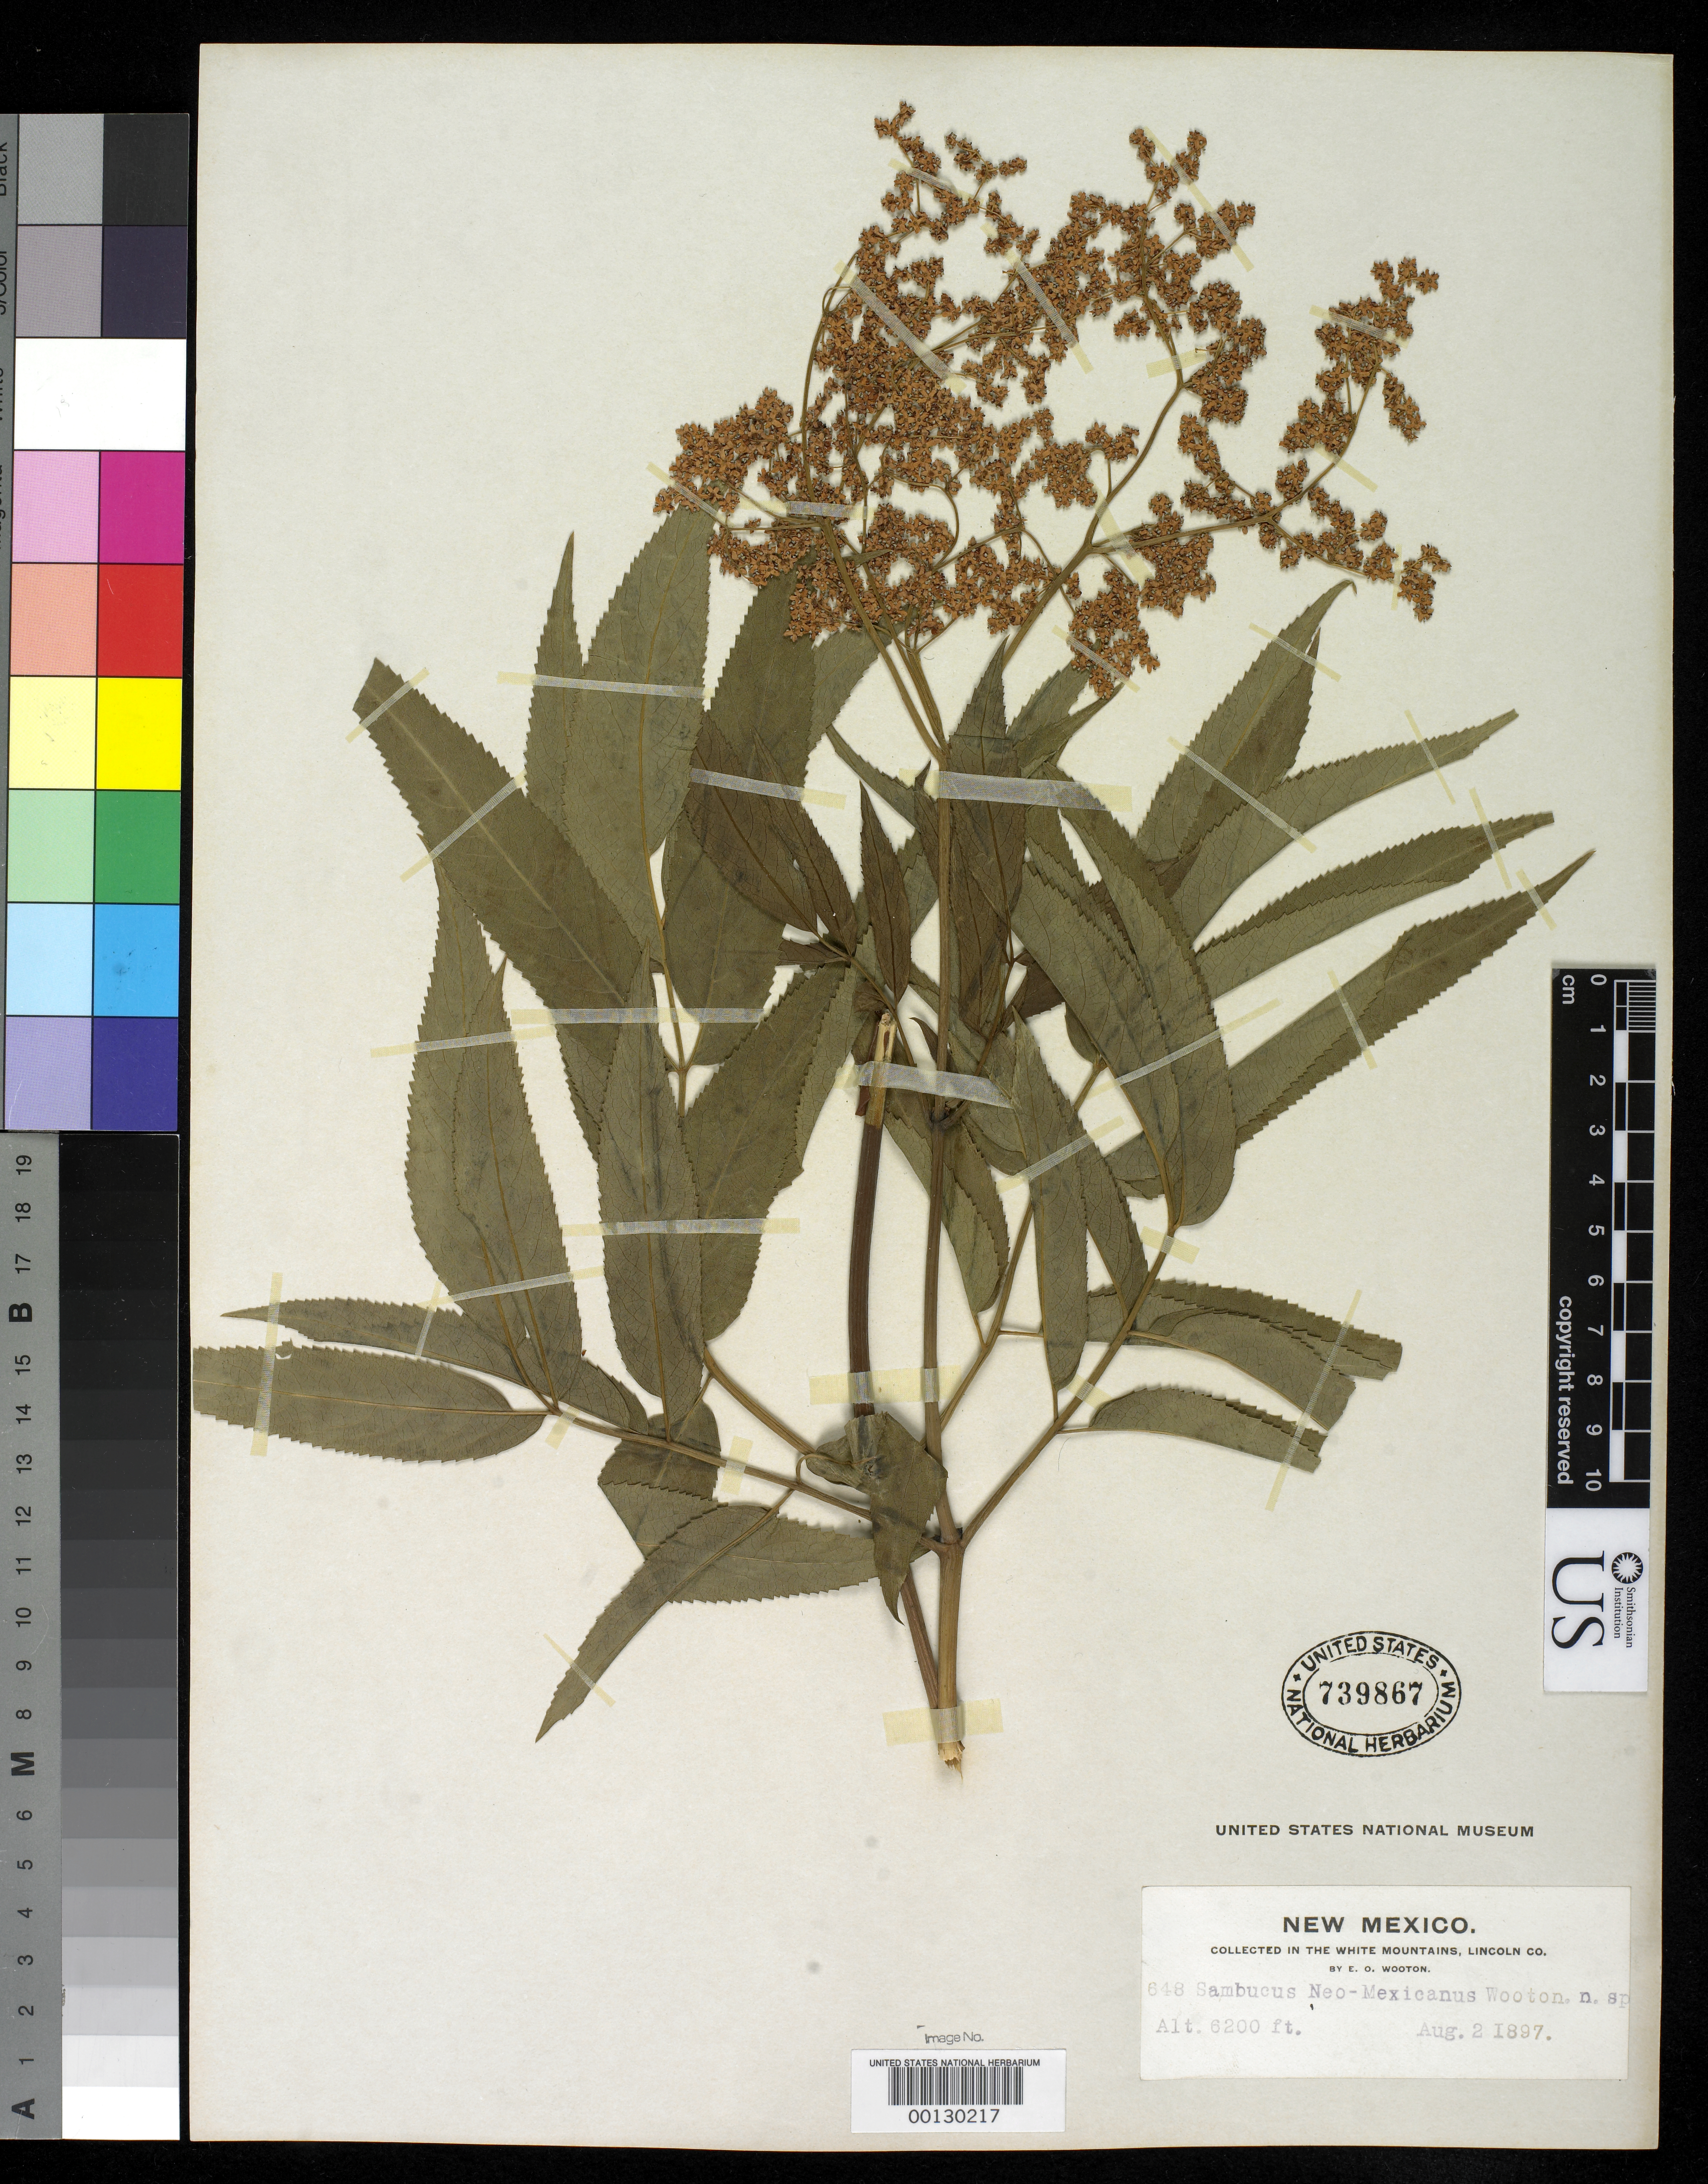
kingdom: Plantae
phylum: Tracheophyta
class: Magnoliopsida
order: Dipsacales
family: Viburnaceae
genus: Sambucus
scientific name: Sambucus neo-mexicana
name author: Wooton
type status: Isotype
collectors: E. O. Wooton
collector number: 648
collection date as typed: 02 Aug 1897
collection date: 1897-08-02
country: United States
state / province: New Mexico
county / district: Lincoln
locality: White Mts.; alt. 6200 ft.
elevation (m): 1890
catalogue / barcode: US 739867